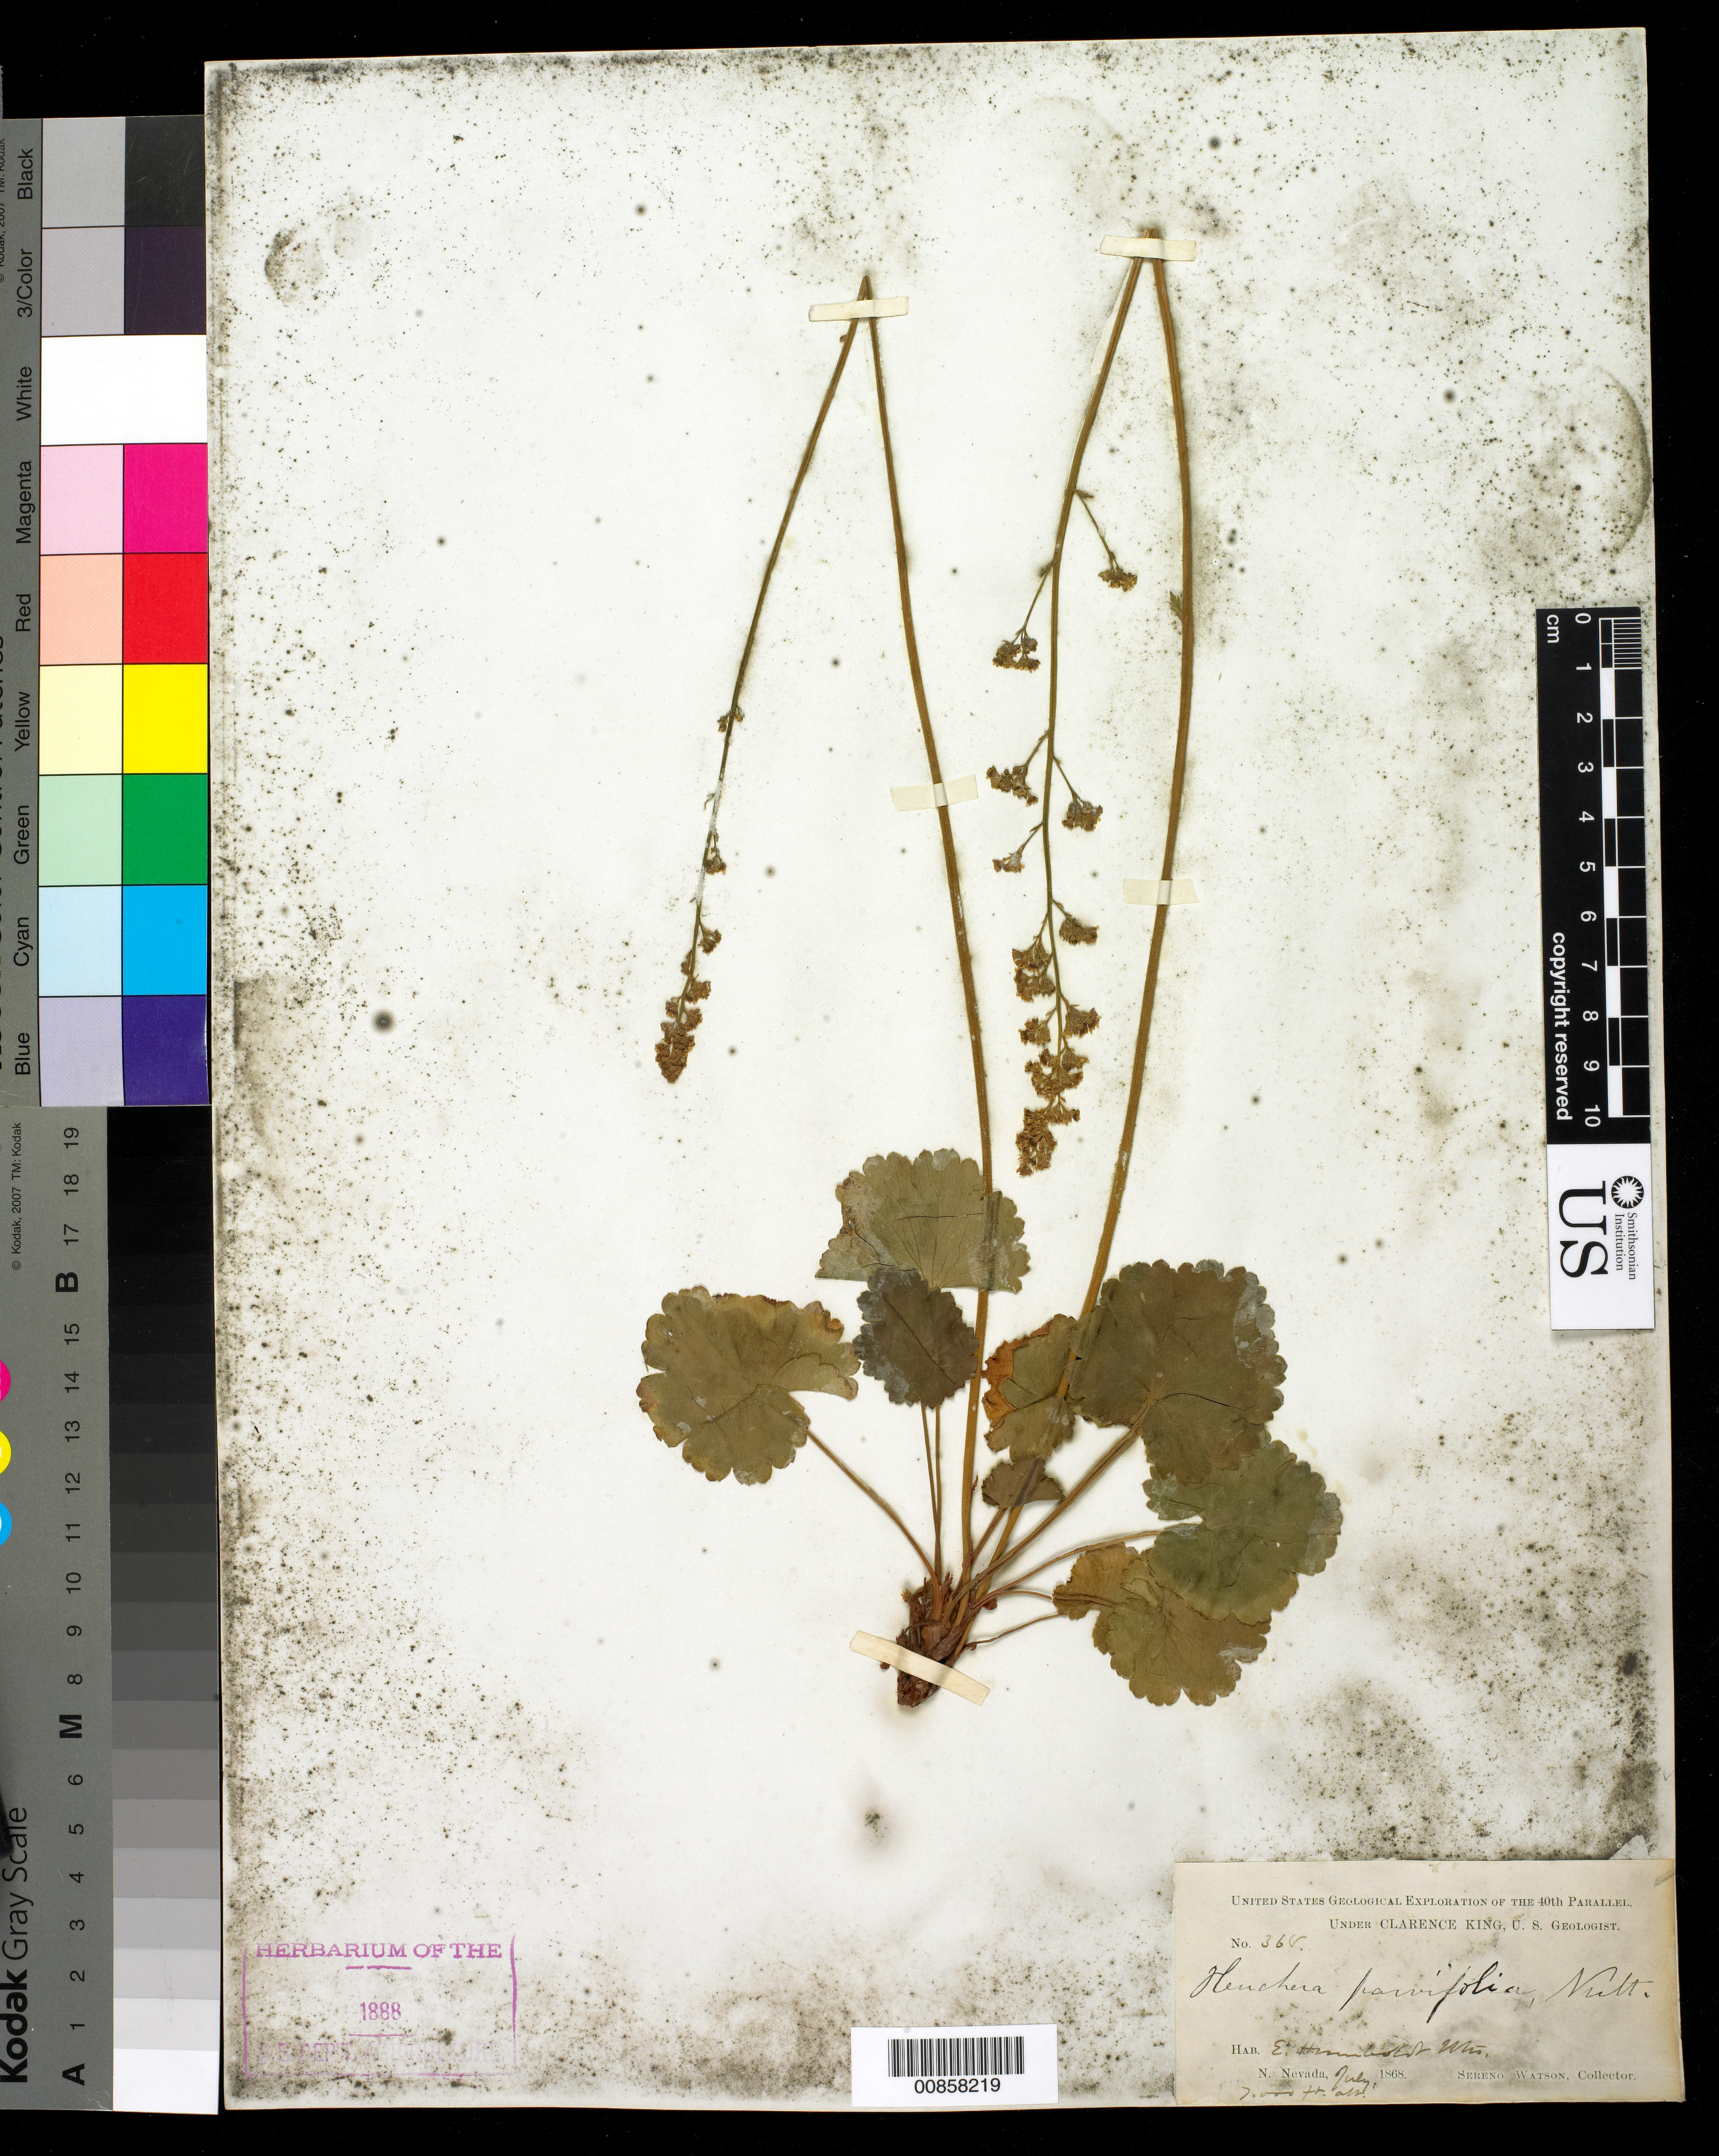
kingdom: Plantae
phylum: Tracheophyta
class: Magnoliopsida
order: Saxifragales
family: Saxifragaceae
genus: Heuchera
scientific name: Heuchera parvifolia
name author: Nutt.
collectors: S. Watson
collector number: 368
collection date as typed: Jul 1868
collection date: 1868-07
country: United States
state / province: Nevada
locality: E. Humboldt Mts., N. Nevada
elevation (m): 2134